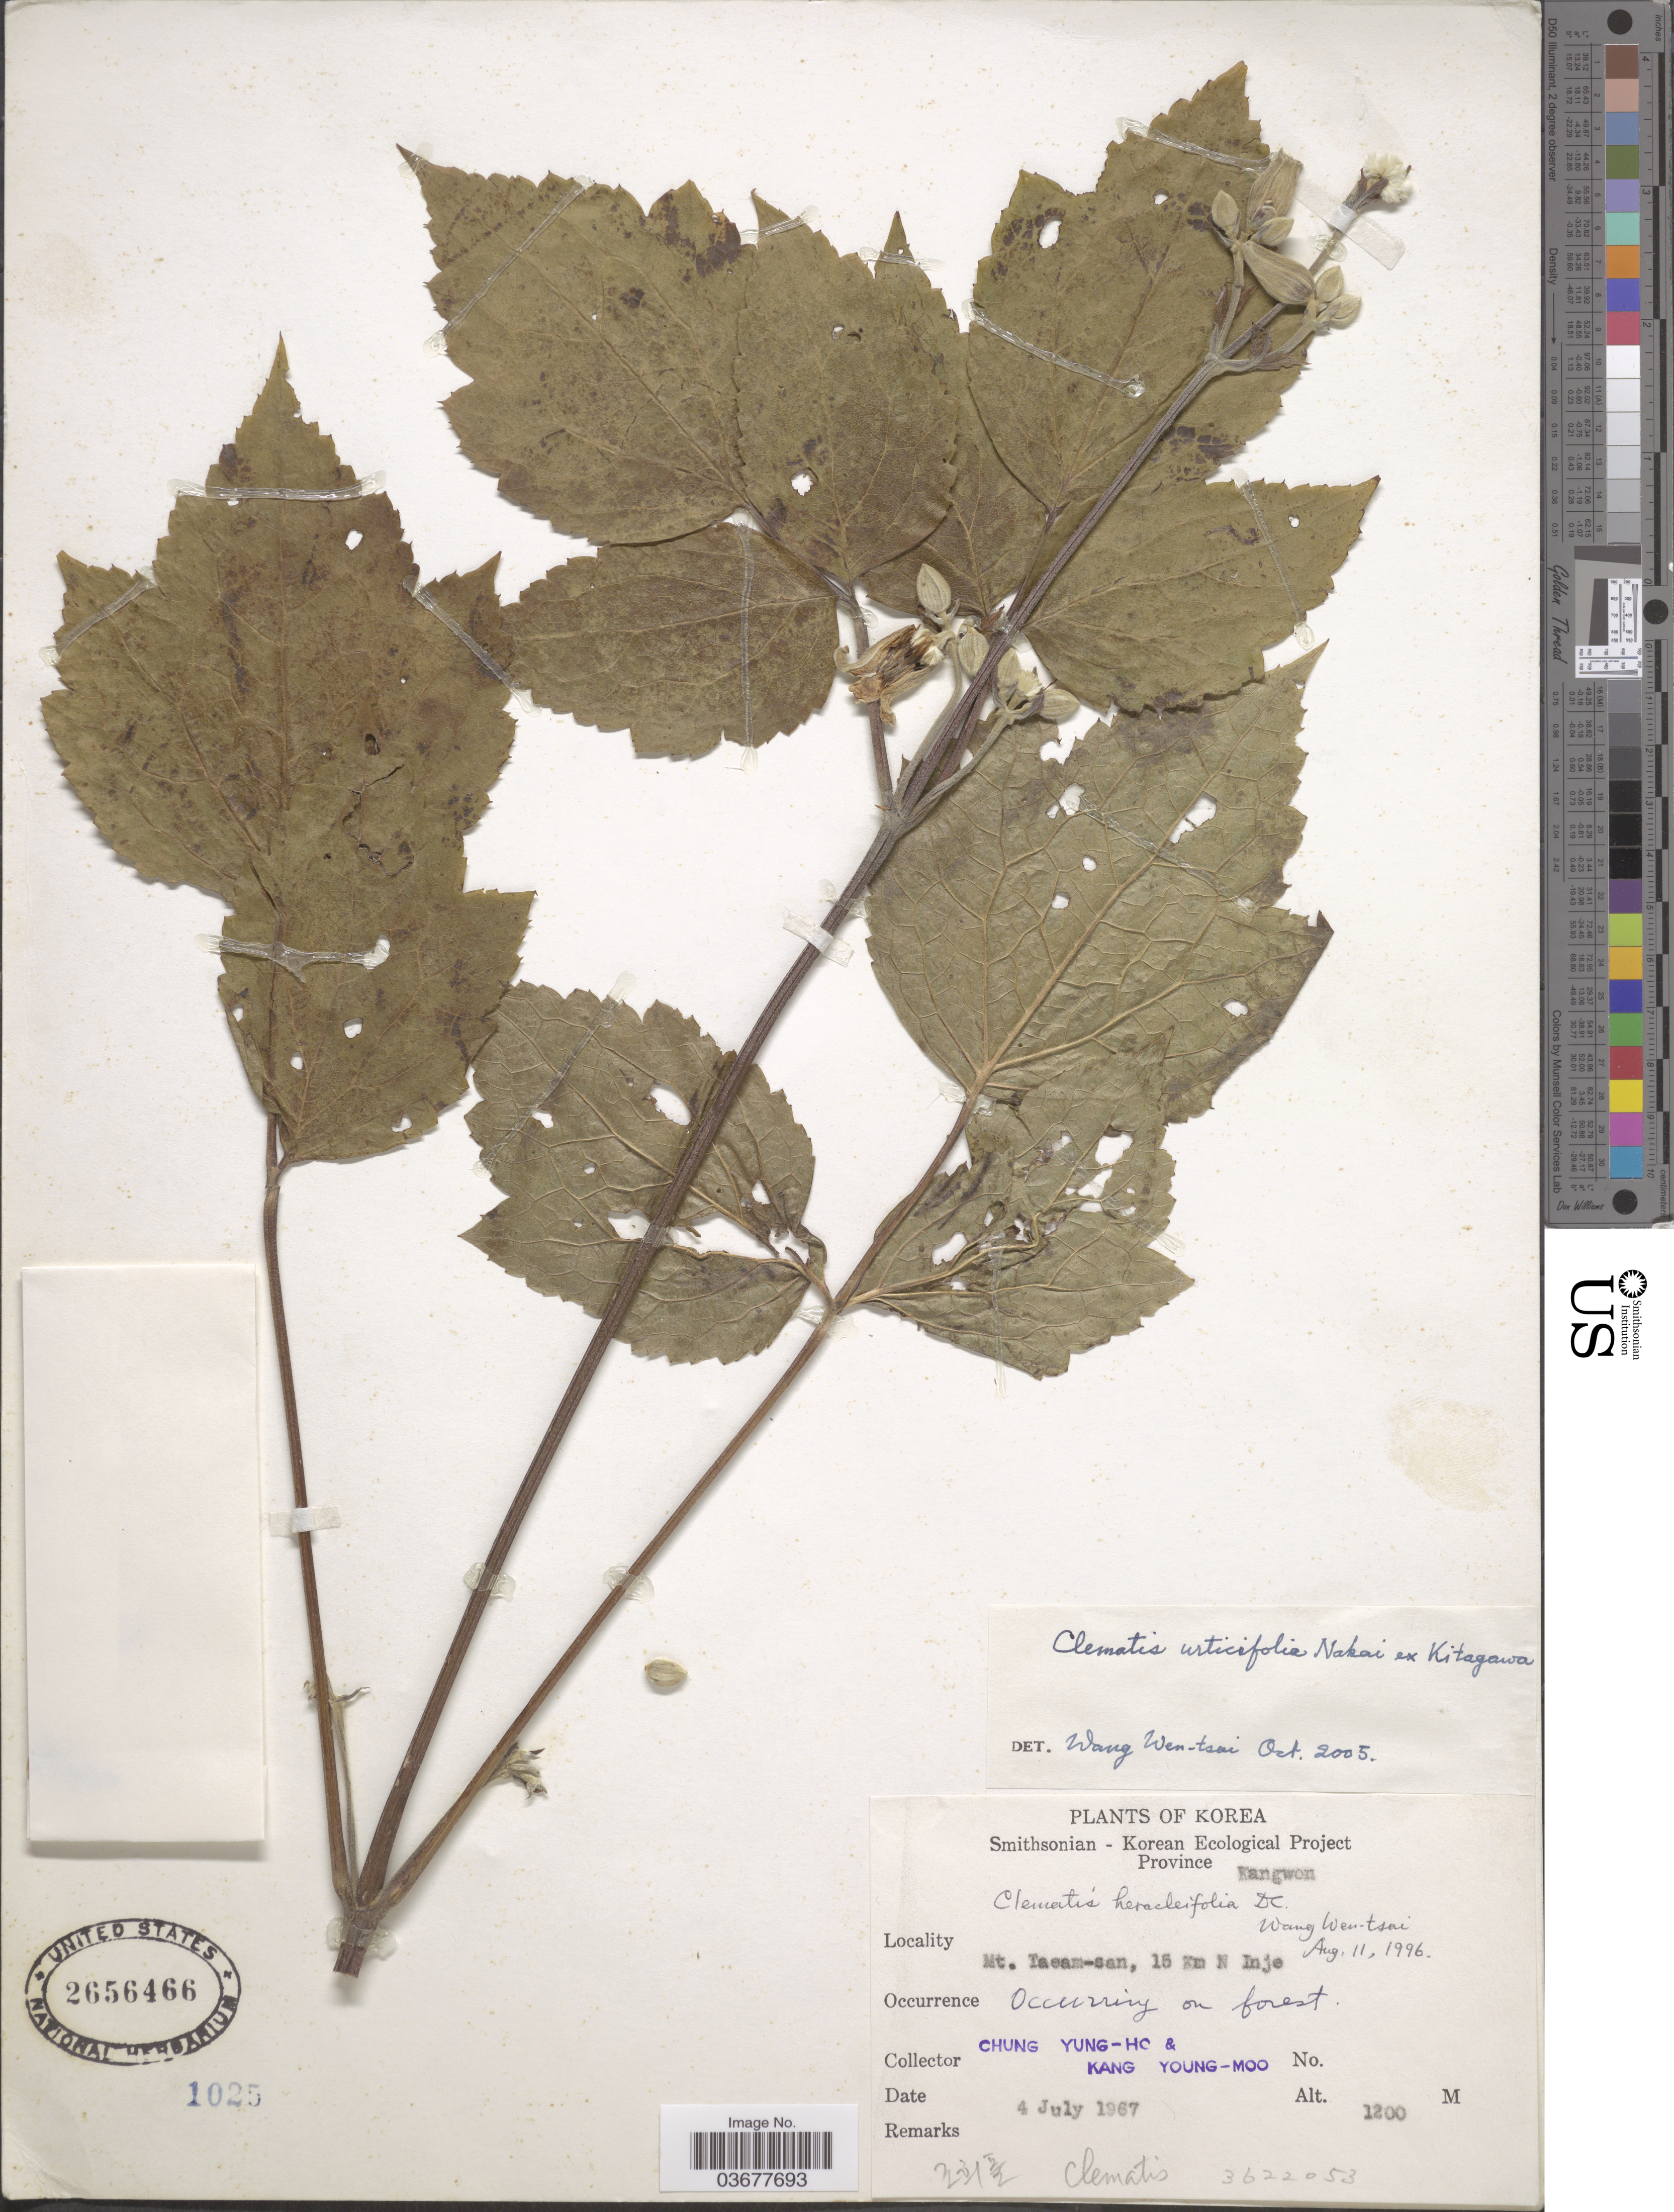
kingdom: Plantae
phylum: Tracheophyta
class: Magnoliopsida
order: Ranunculales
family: Ranunculaceae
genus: Clematis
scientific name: Clematis urticifolia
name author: Nakai ex Kitag.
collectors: C. Yung-Ho & K. Young-Moo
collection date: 1967-07-04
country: North Korea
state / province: Kangwon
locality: Mt. Tasam-san, 15 Km N Inje.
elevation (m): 1200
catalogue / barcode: US 2656466